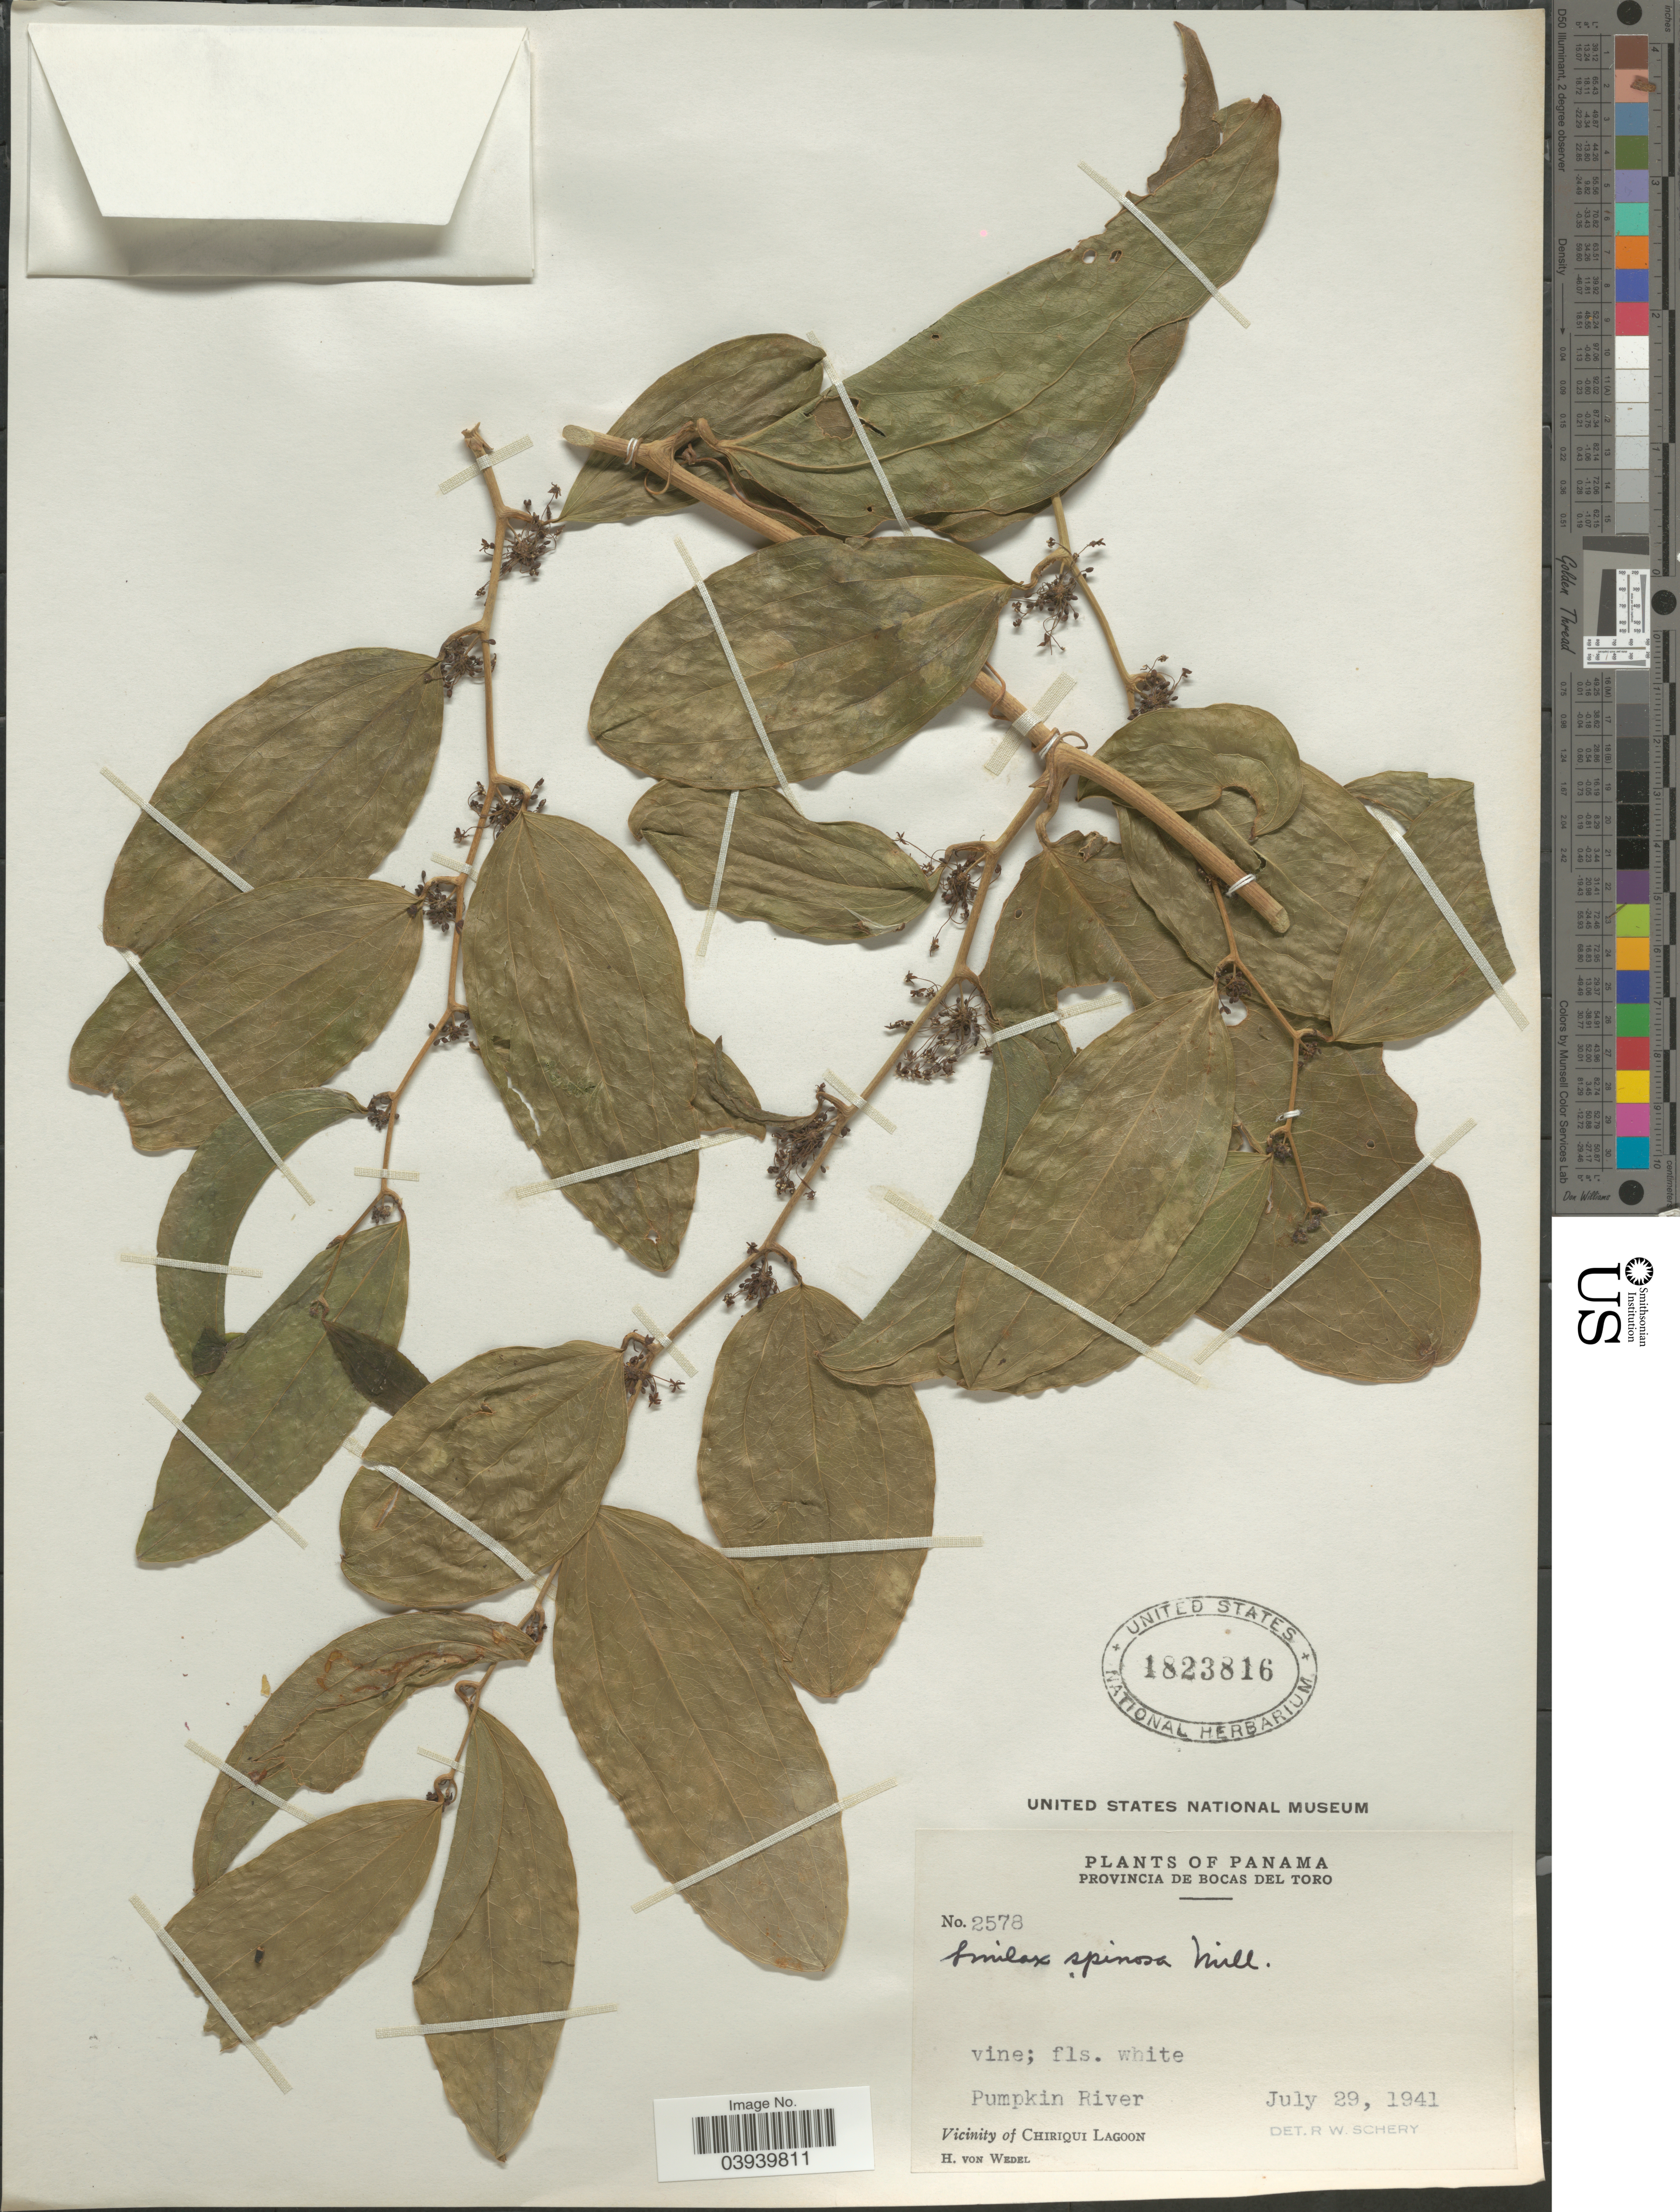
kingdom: Plantae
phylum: Tracheophyta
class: Liliopsida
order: Liliales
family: Smilacaceae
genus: Smilax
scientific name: Smilax spinosa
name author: Mill.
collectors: H. von Wedel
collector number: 2578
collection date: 1941-07-29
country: Panama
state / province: Bocas del Toro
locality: Pumpkin River. Vicinity of Chiriqui Lagoon.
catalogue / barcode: US 1823816